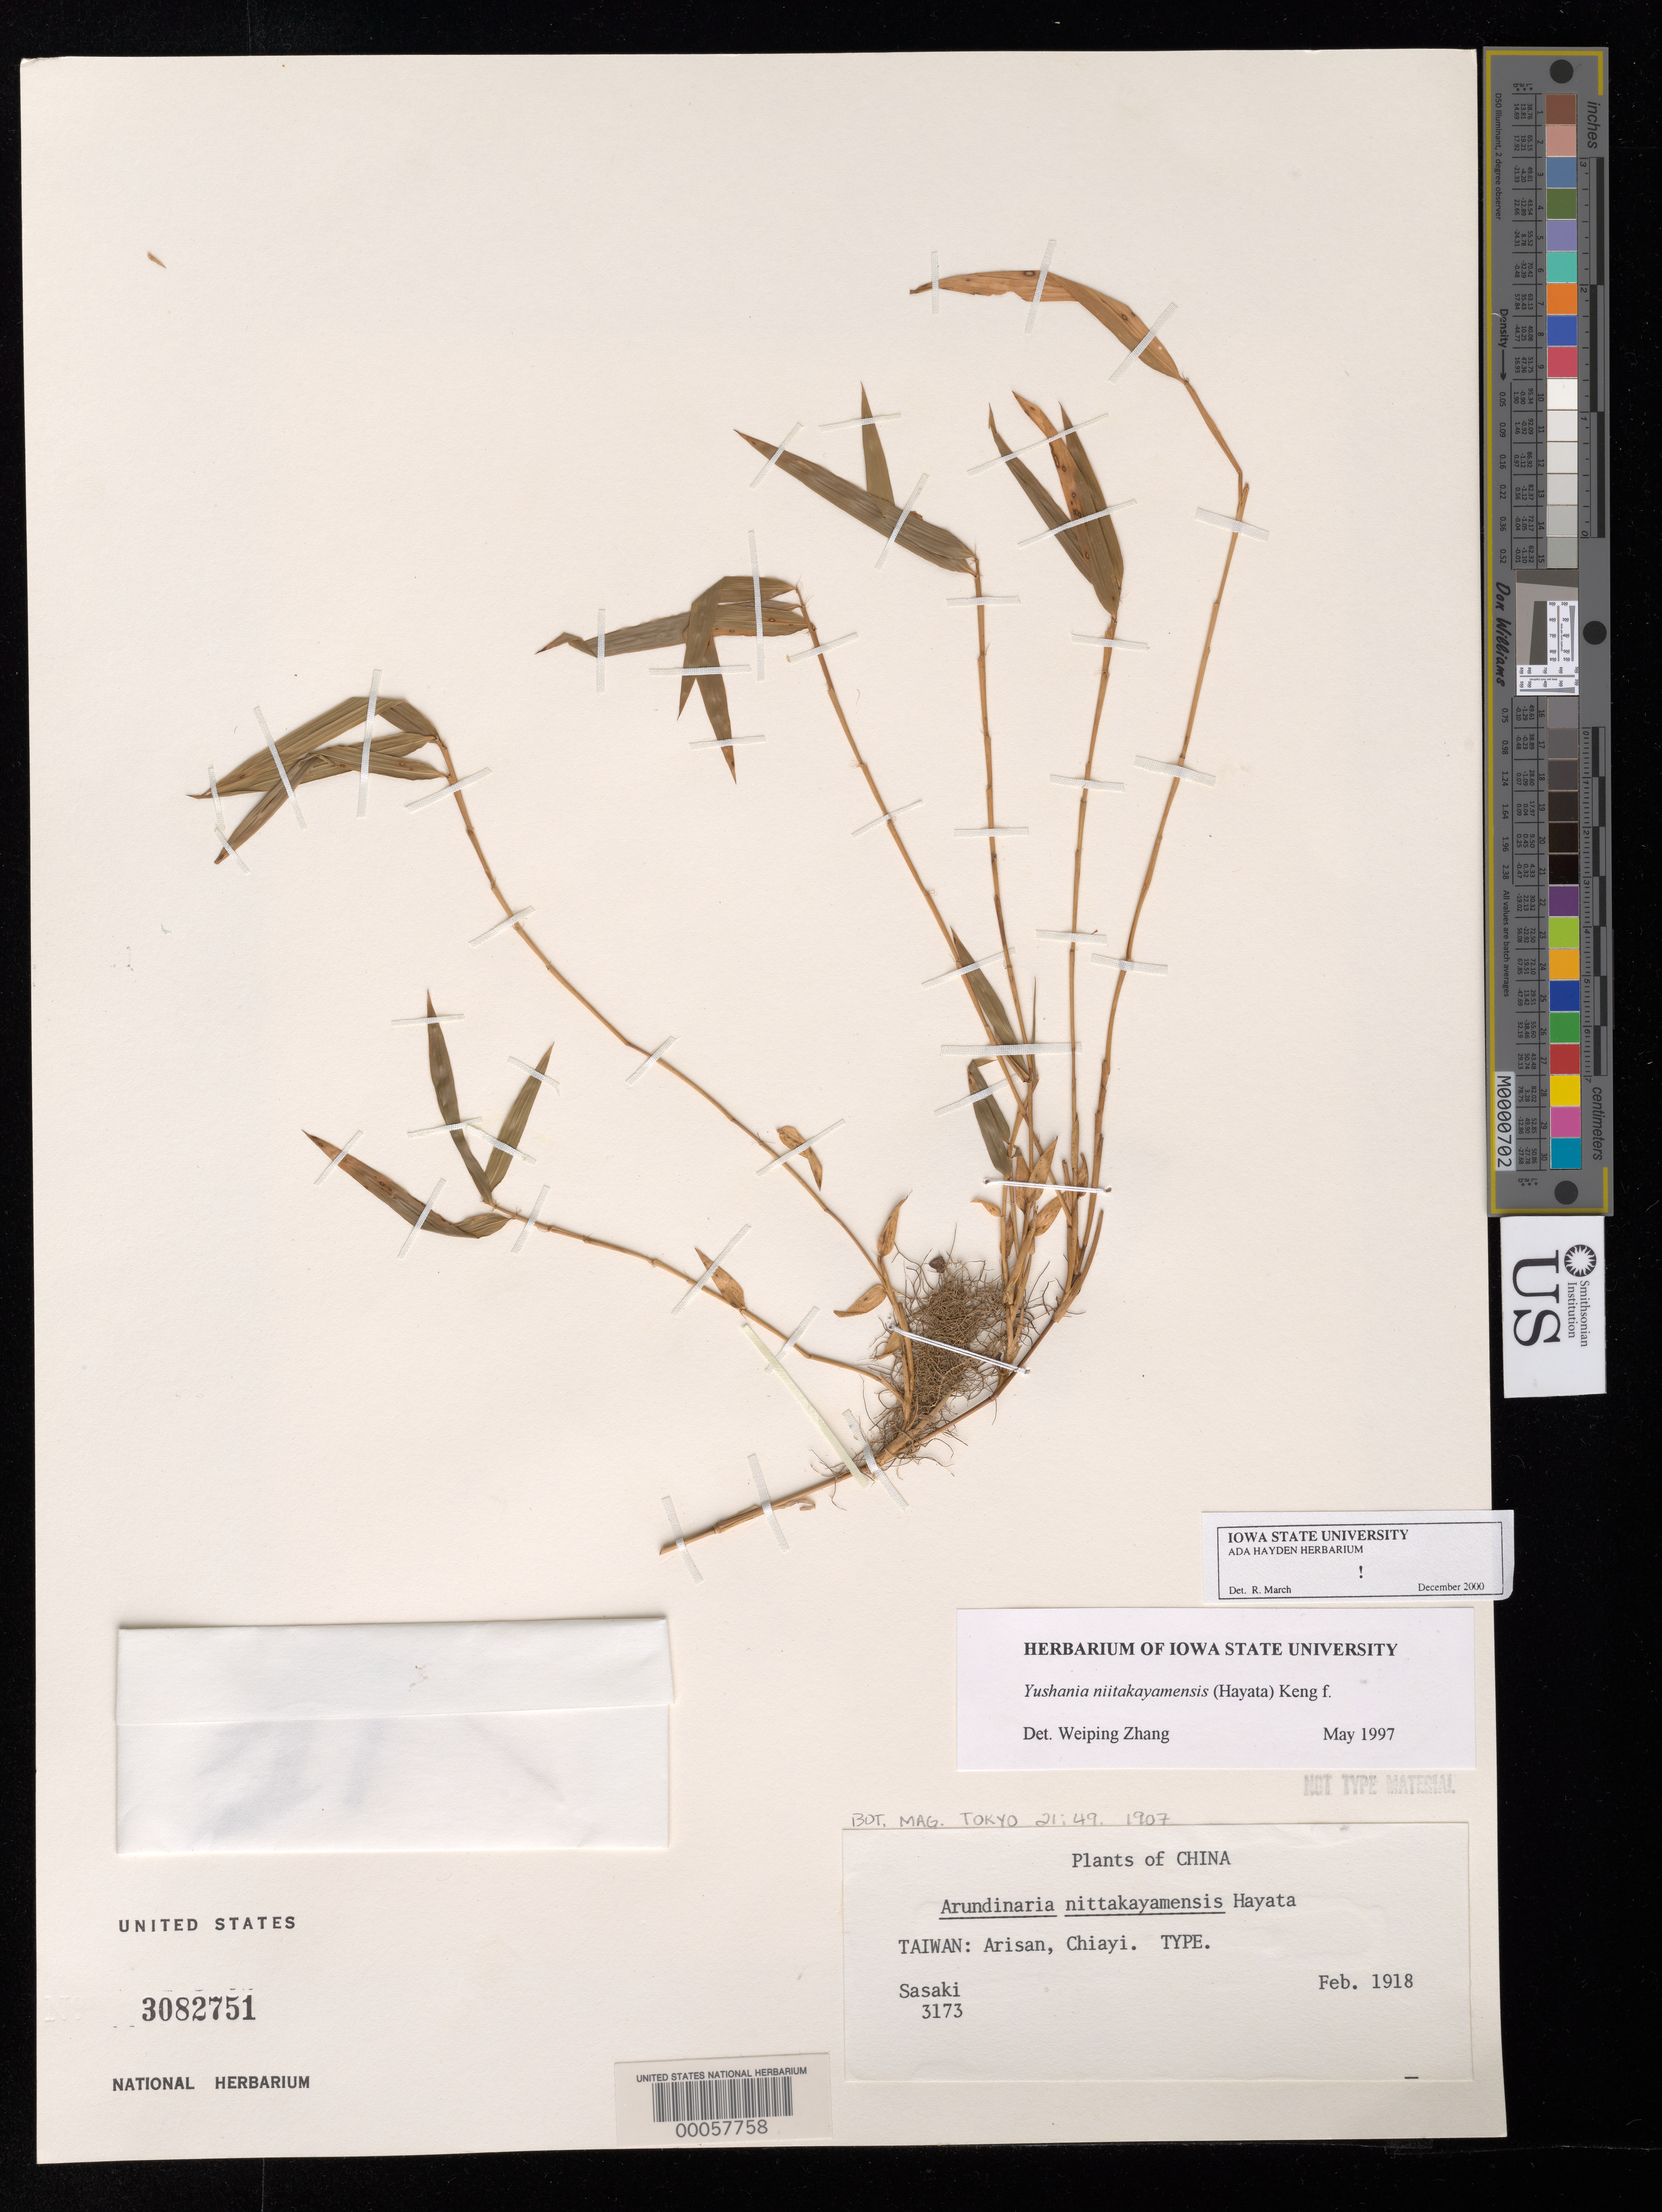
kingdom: Plantae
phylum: Tracheophyta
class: Liliopsida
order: Poales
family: Poaceae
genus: Yushania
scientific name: Yushania niitakayamensis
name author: (Hayata) Keng f.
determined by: Zhang, Wei-ping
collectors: S. Sasaki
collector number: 3173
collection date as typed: Feb 1918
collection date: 1918-02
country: Mexico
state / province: Jalisco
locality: Arisan, Chiayi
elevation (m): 1250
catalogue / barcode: US 3082751